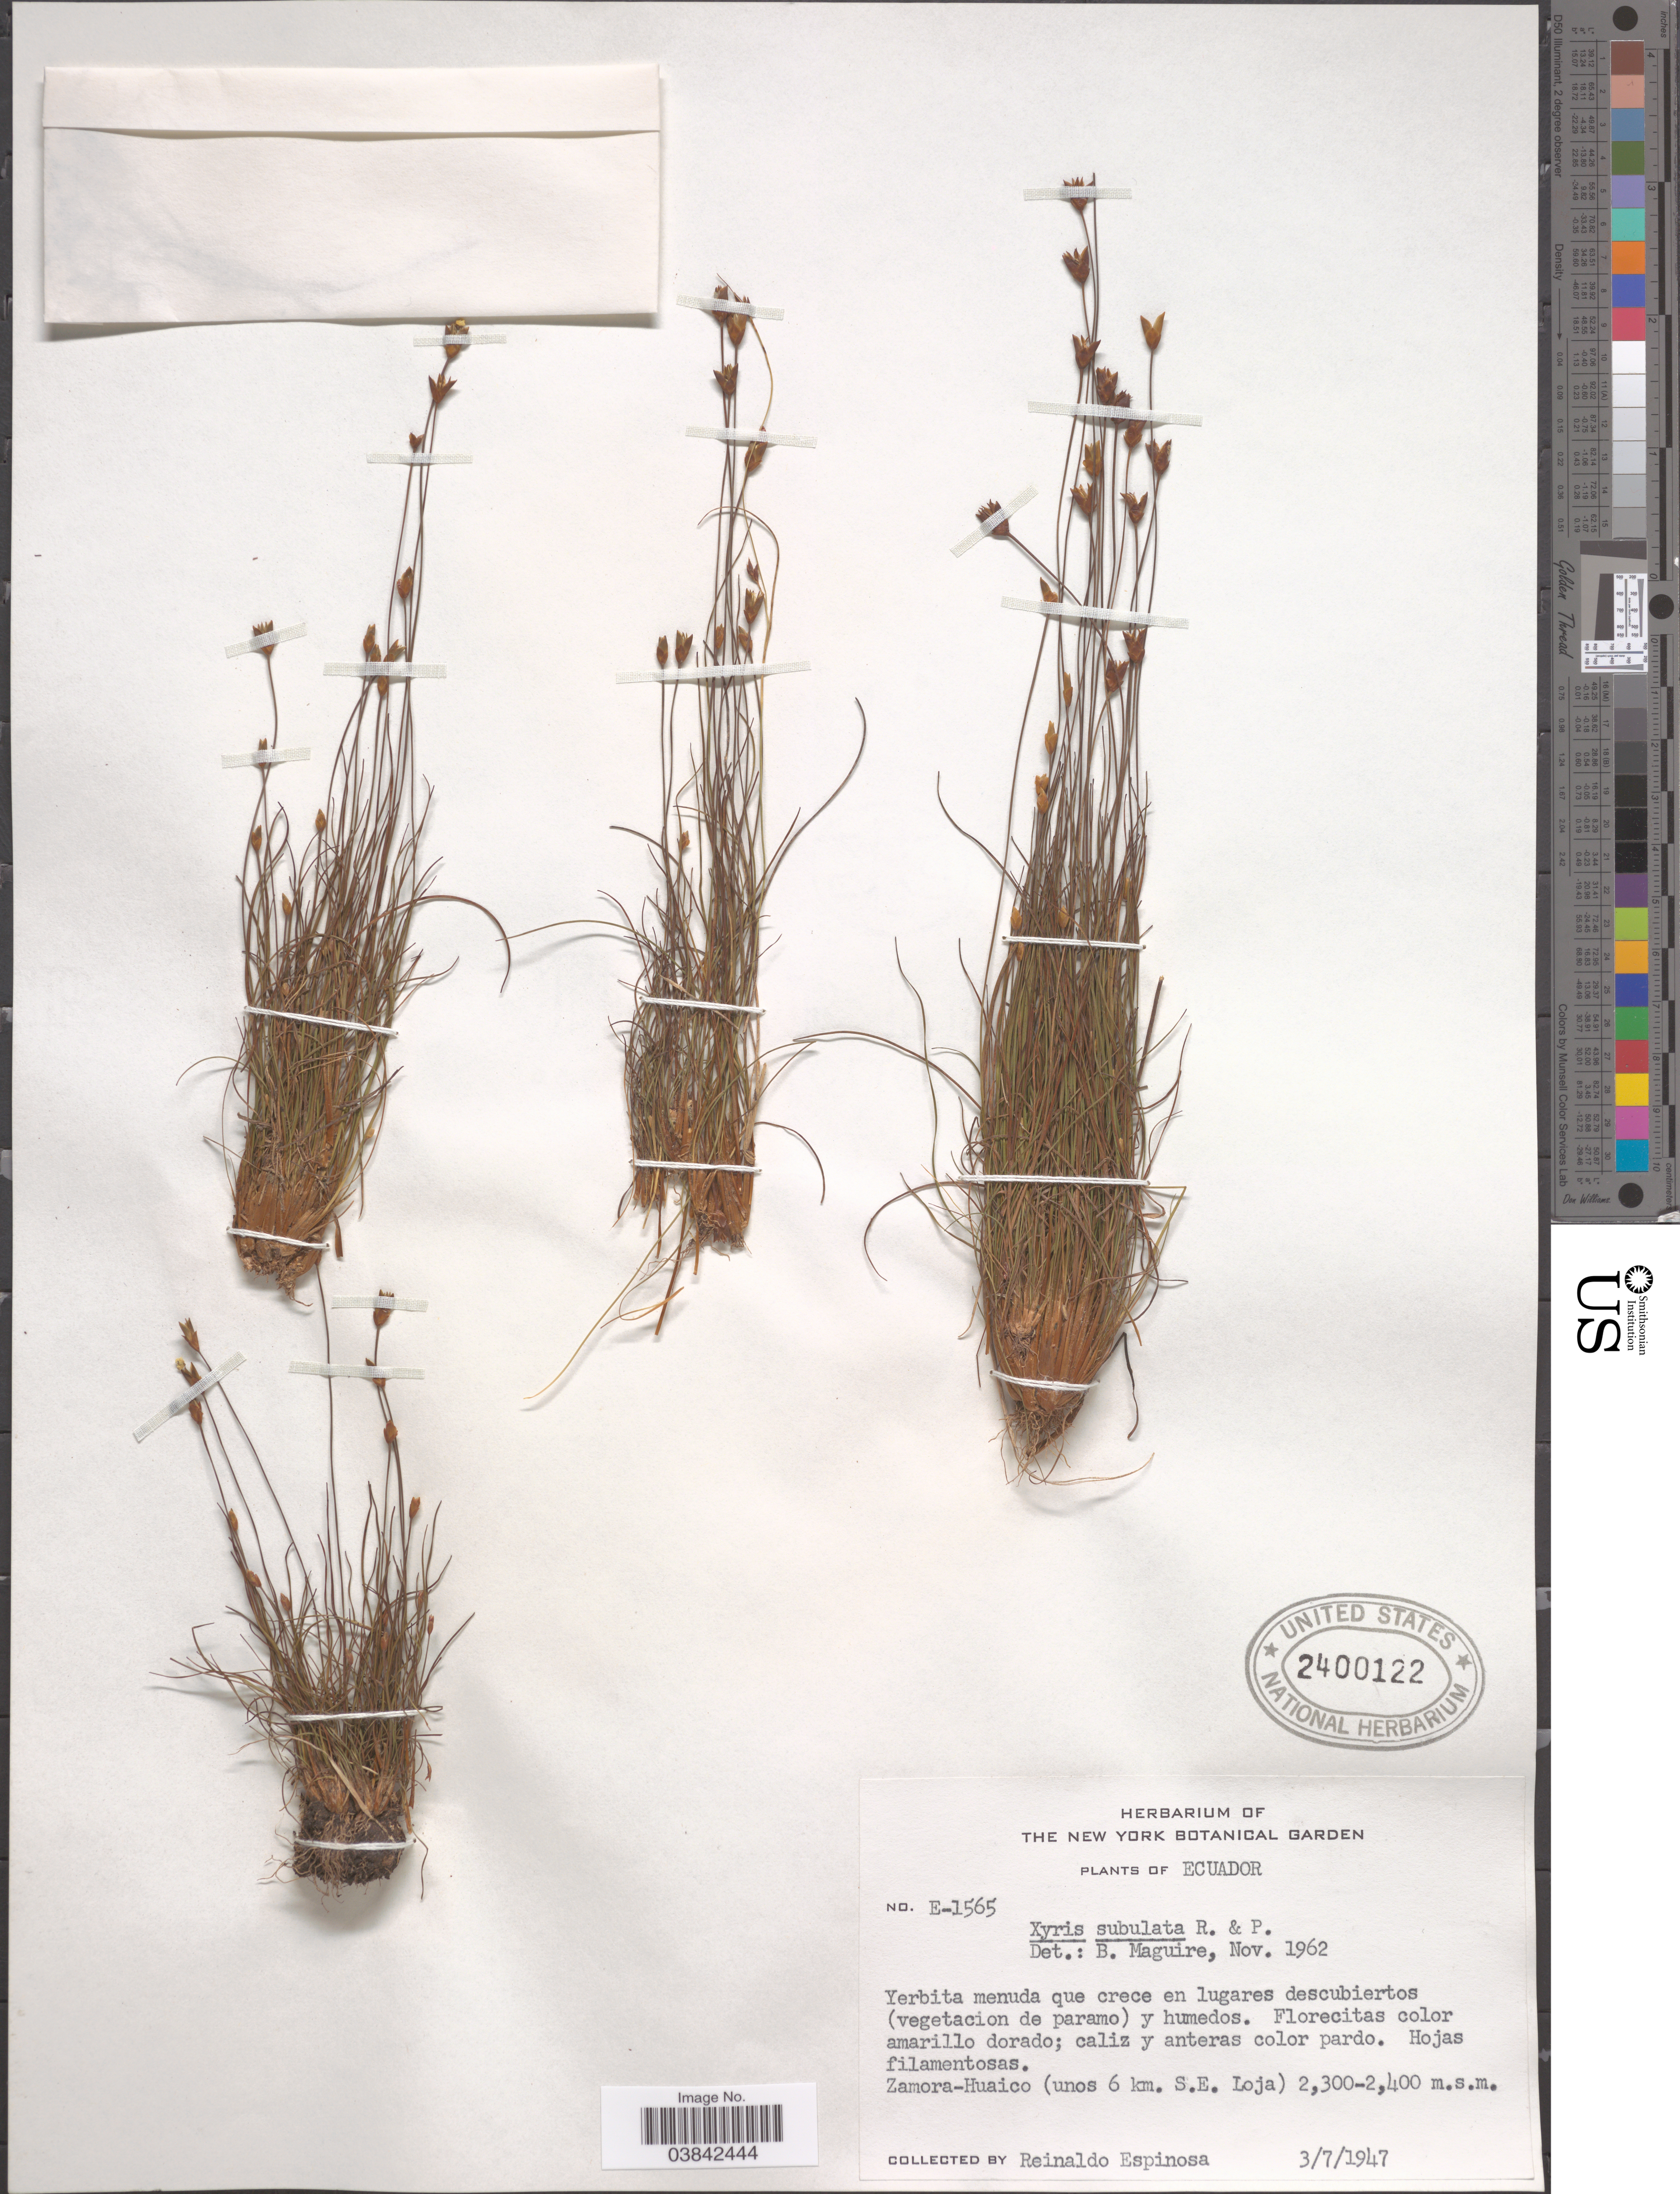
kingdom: Plantae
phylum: Tracheophyta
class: Liliopsida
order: Poales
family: Xyridaceae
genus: Xyris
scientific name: Xyris subulata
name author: Ruiz & Pav.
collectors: R. Espinosa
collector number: E-1565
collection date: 1947-07-03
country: Ecuador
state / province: Loja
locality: Zamora-Huaico (unos 6 km. S.E. Loja).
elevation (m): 2300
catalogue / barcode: US 2400122